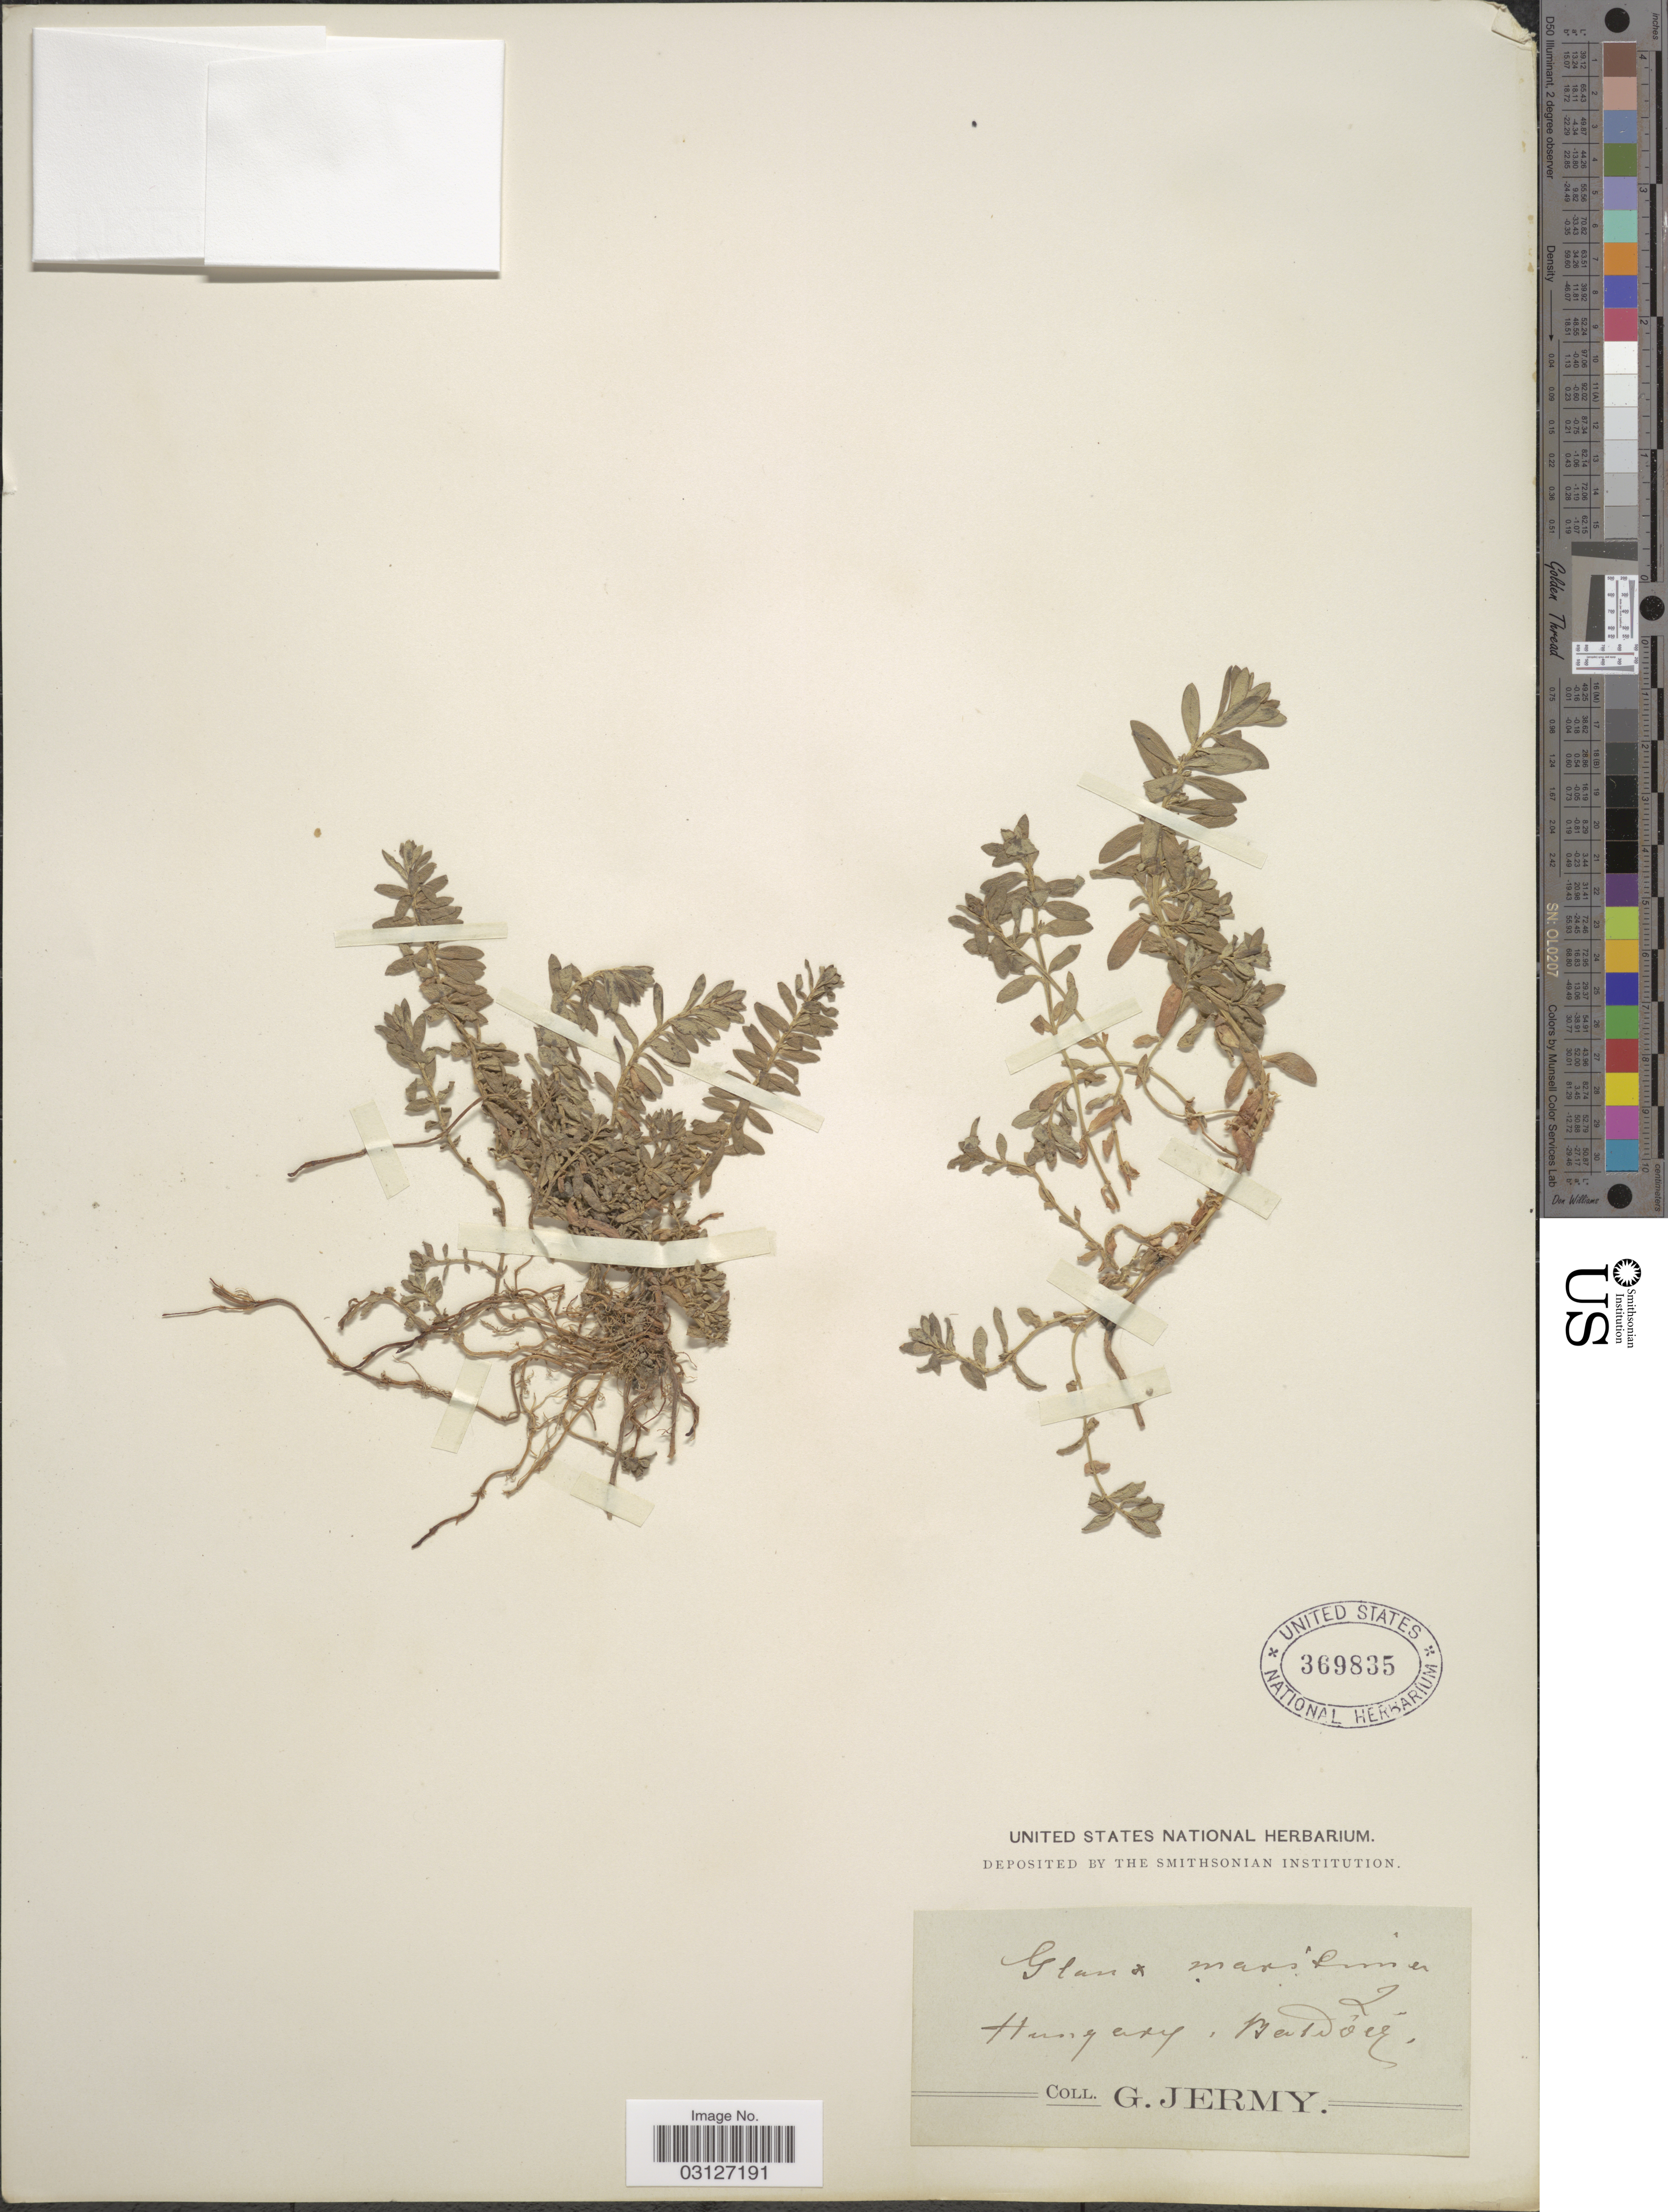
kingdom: Plantae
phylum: Tracheophyta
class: Magnoliopsida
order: Ericales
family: Primulaceae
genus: Glaux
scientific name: Glaux maritima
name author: L.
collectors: G. Jermy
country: Hungary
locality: Baldweg [interpreted].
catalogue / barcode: US 369835